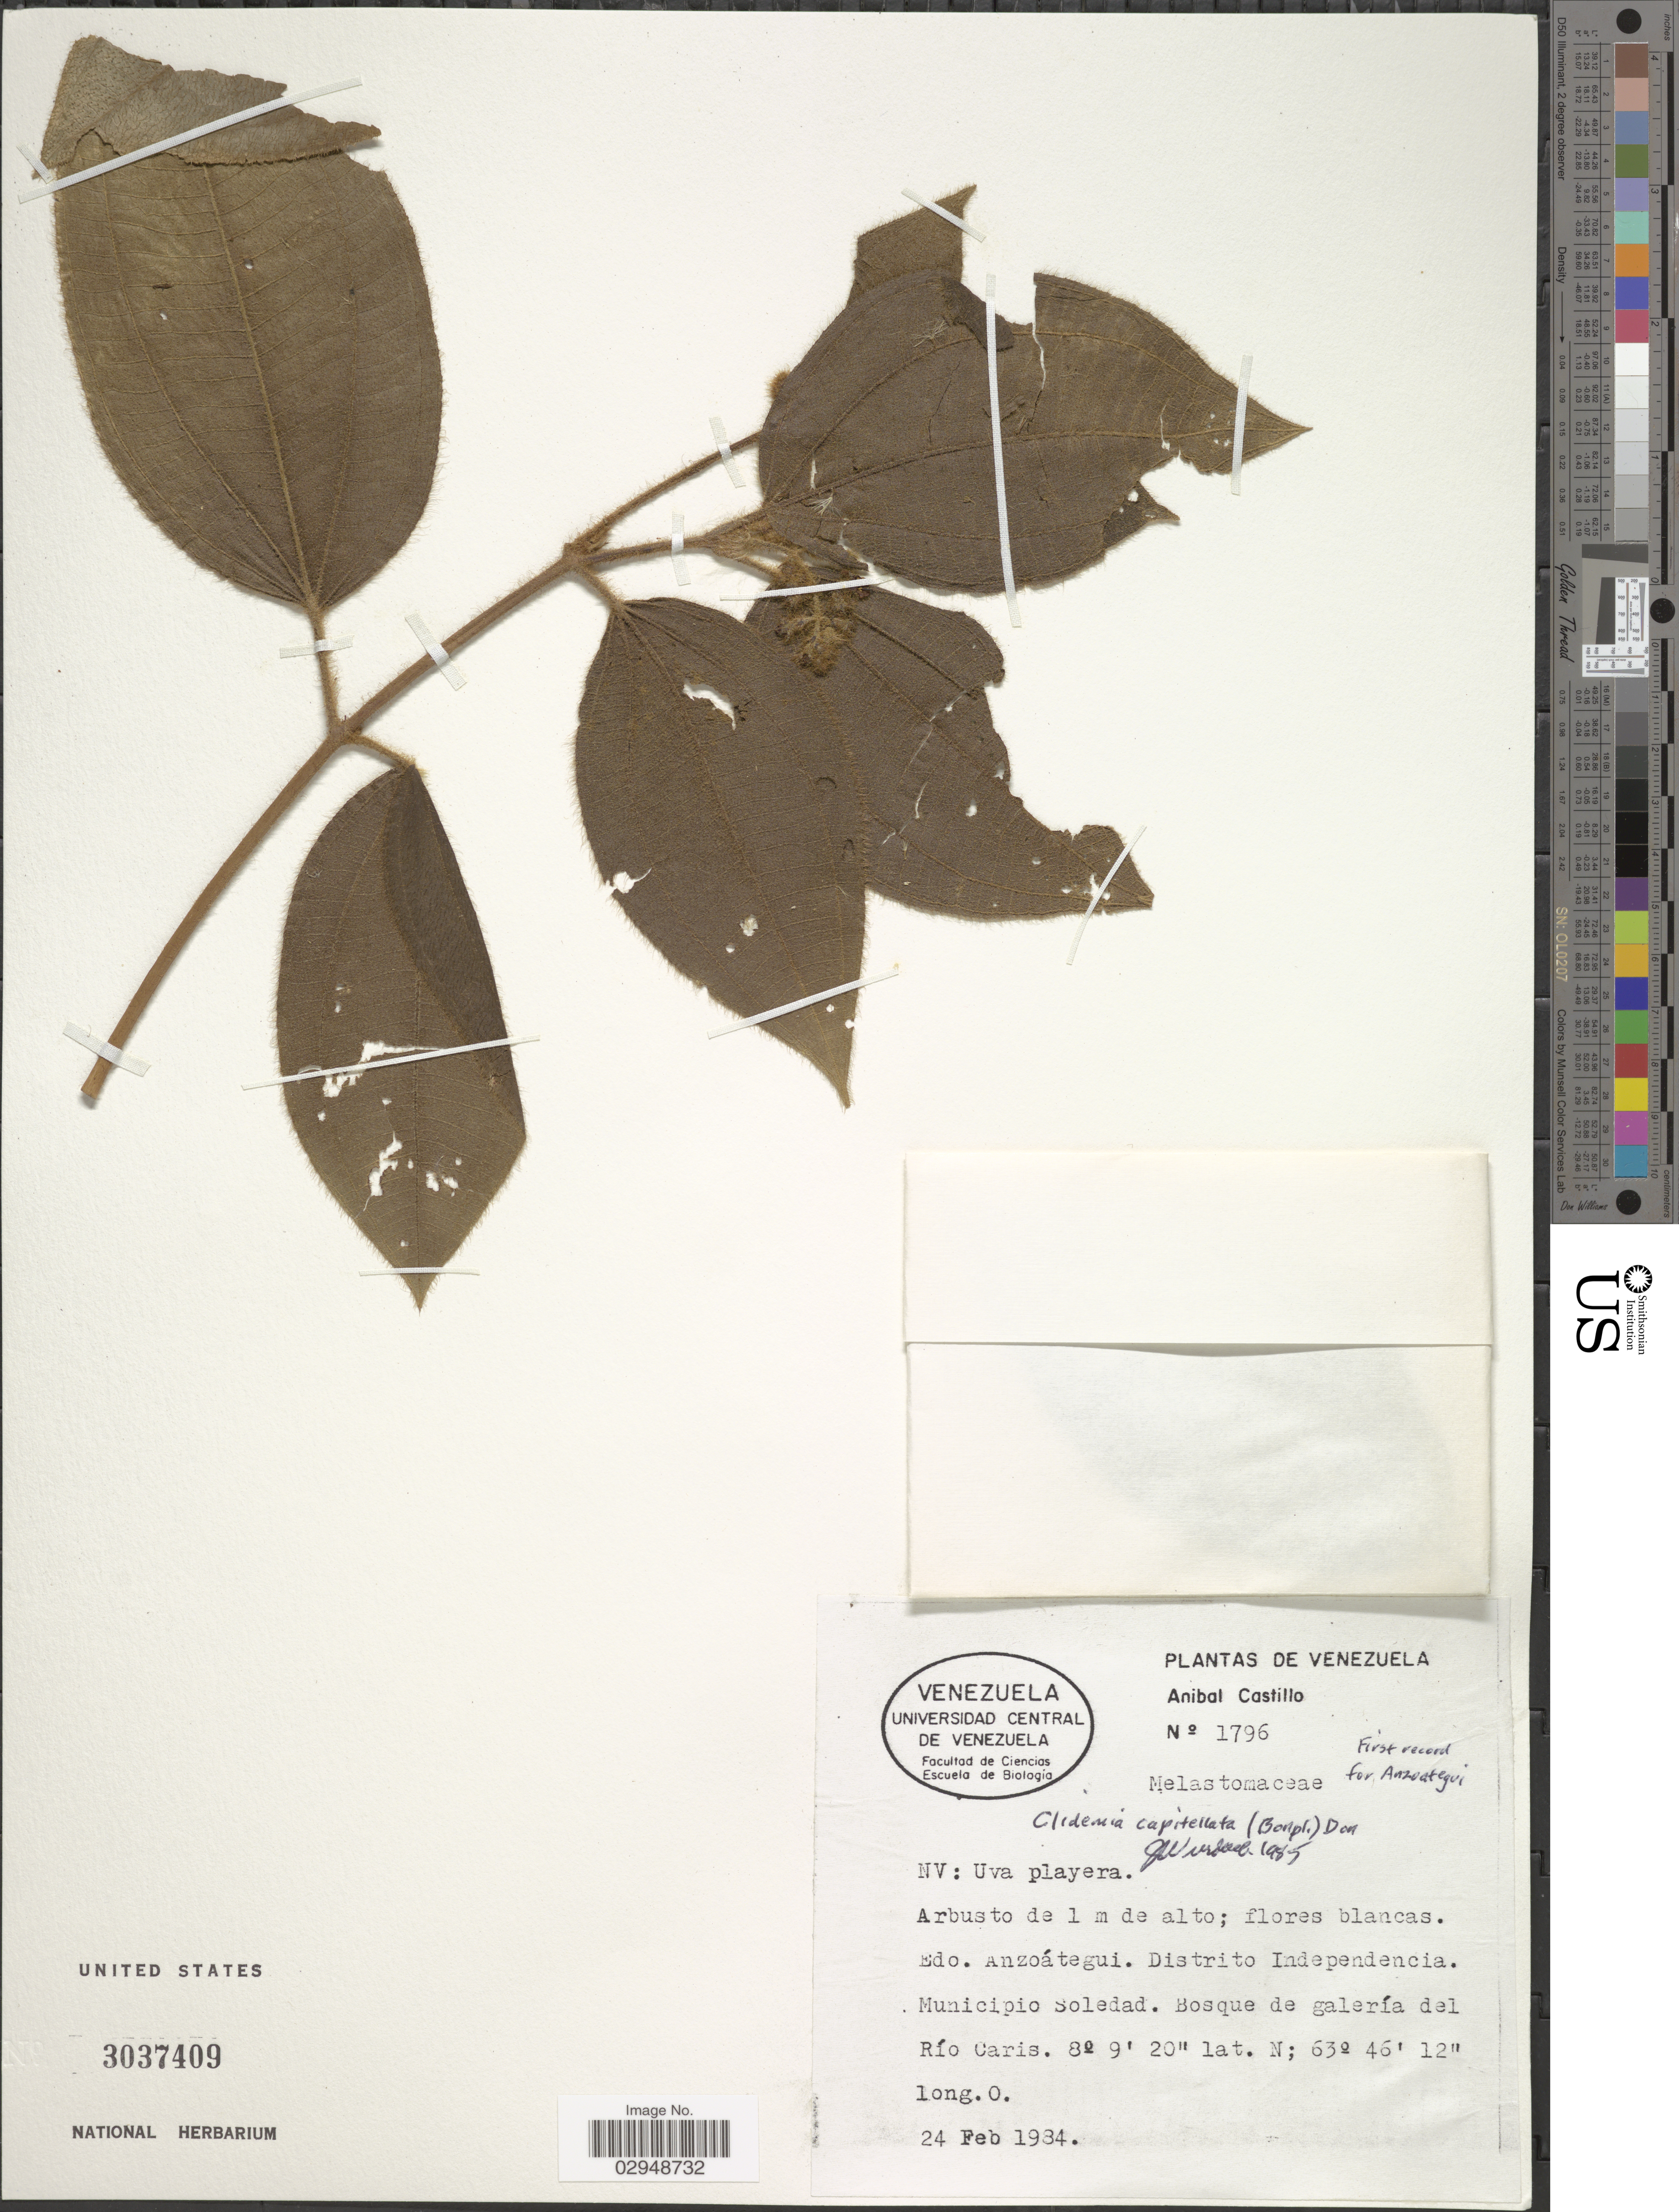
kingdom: Plantae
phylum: Tracheophyta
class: Magnoliopsida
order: Myrtales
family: Melastomataceae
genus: Clidemia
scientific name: Clidemia capitellata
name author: (Bonpl.) D. Don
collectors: A. Castillo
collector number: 1796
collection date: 1984-02-24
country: Venezuela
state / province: Anzoategui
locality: Edo. Anzoátegui. Distrito Independencia. Municipio Soledad. Bosque de galería del Río Caris.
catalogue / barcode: US 3037409